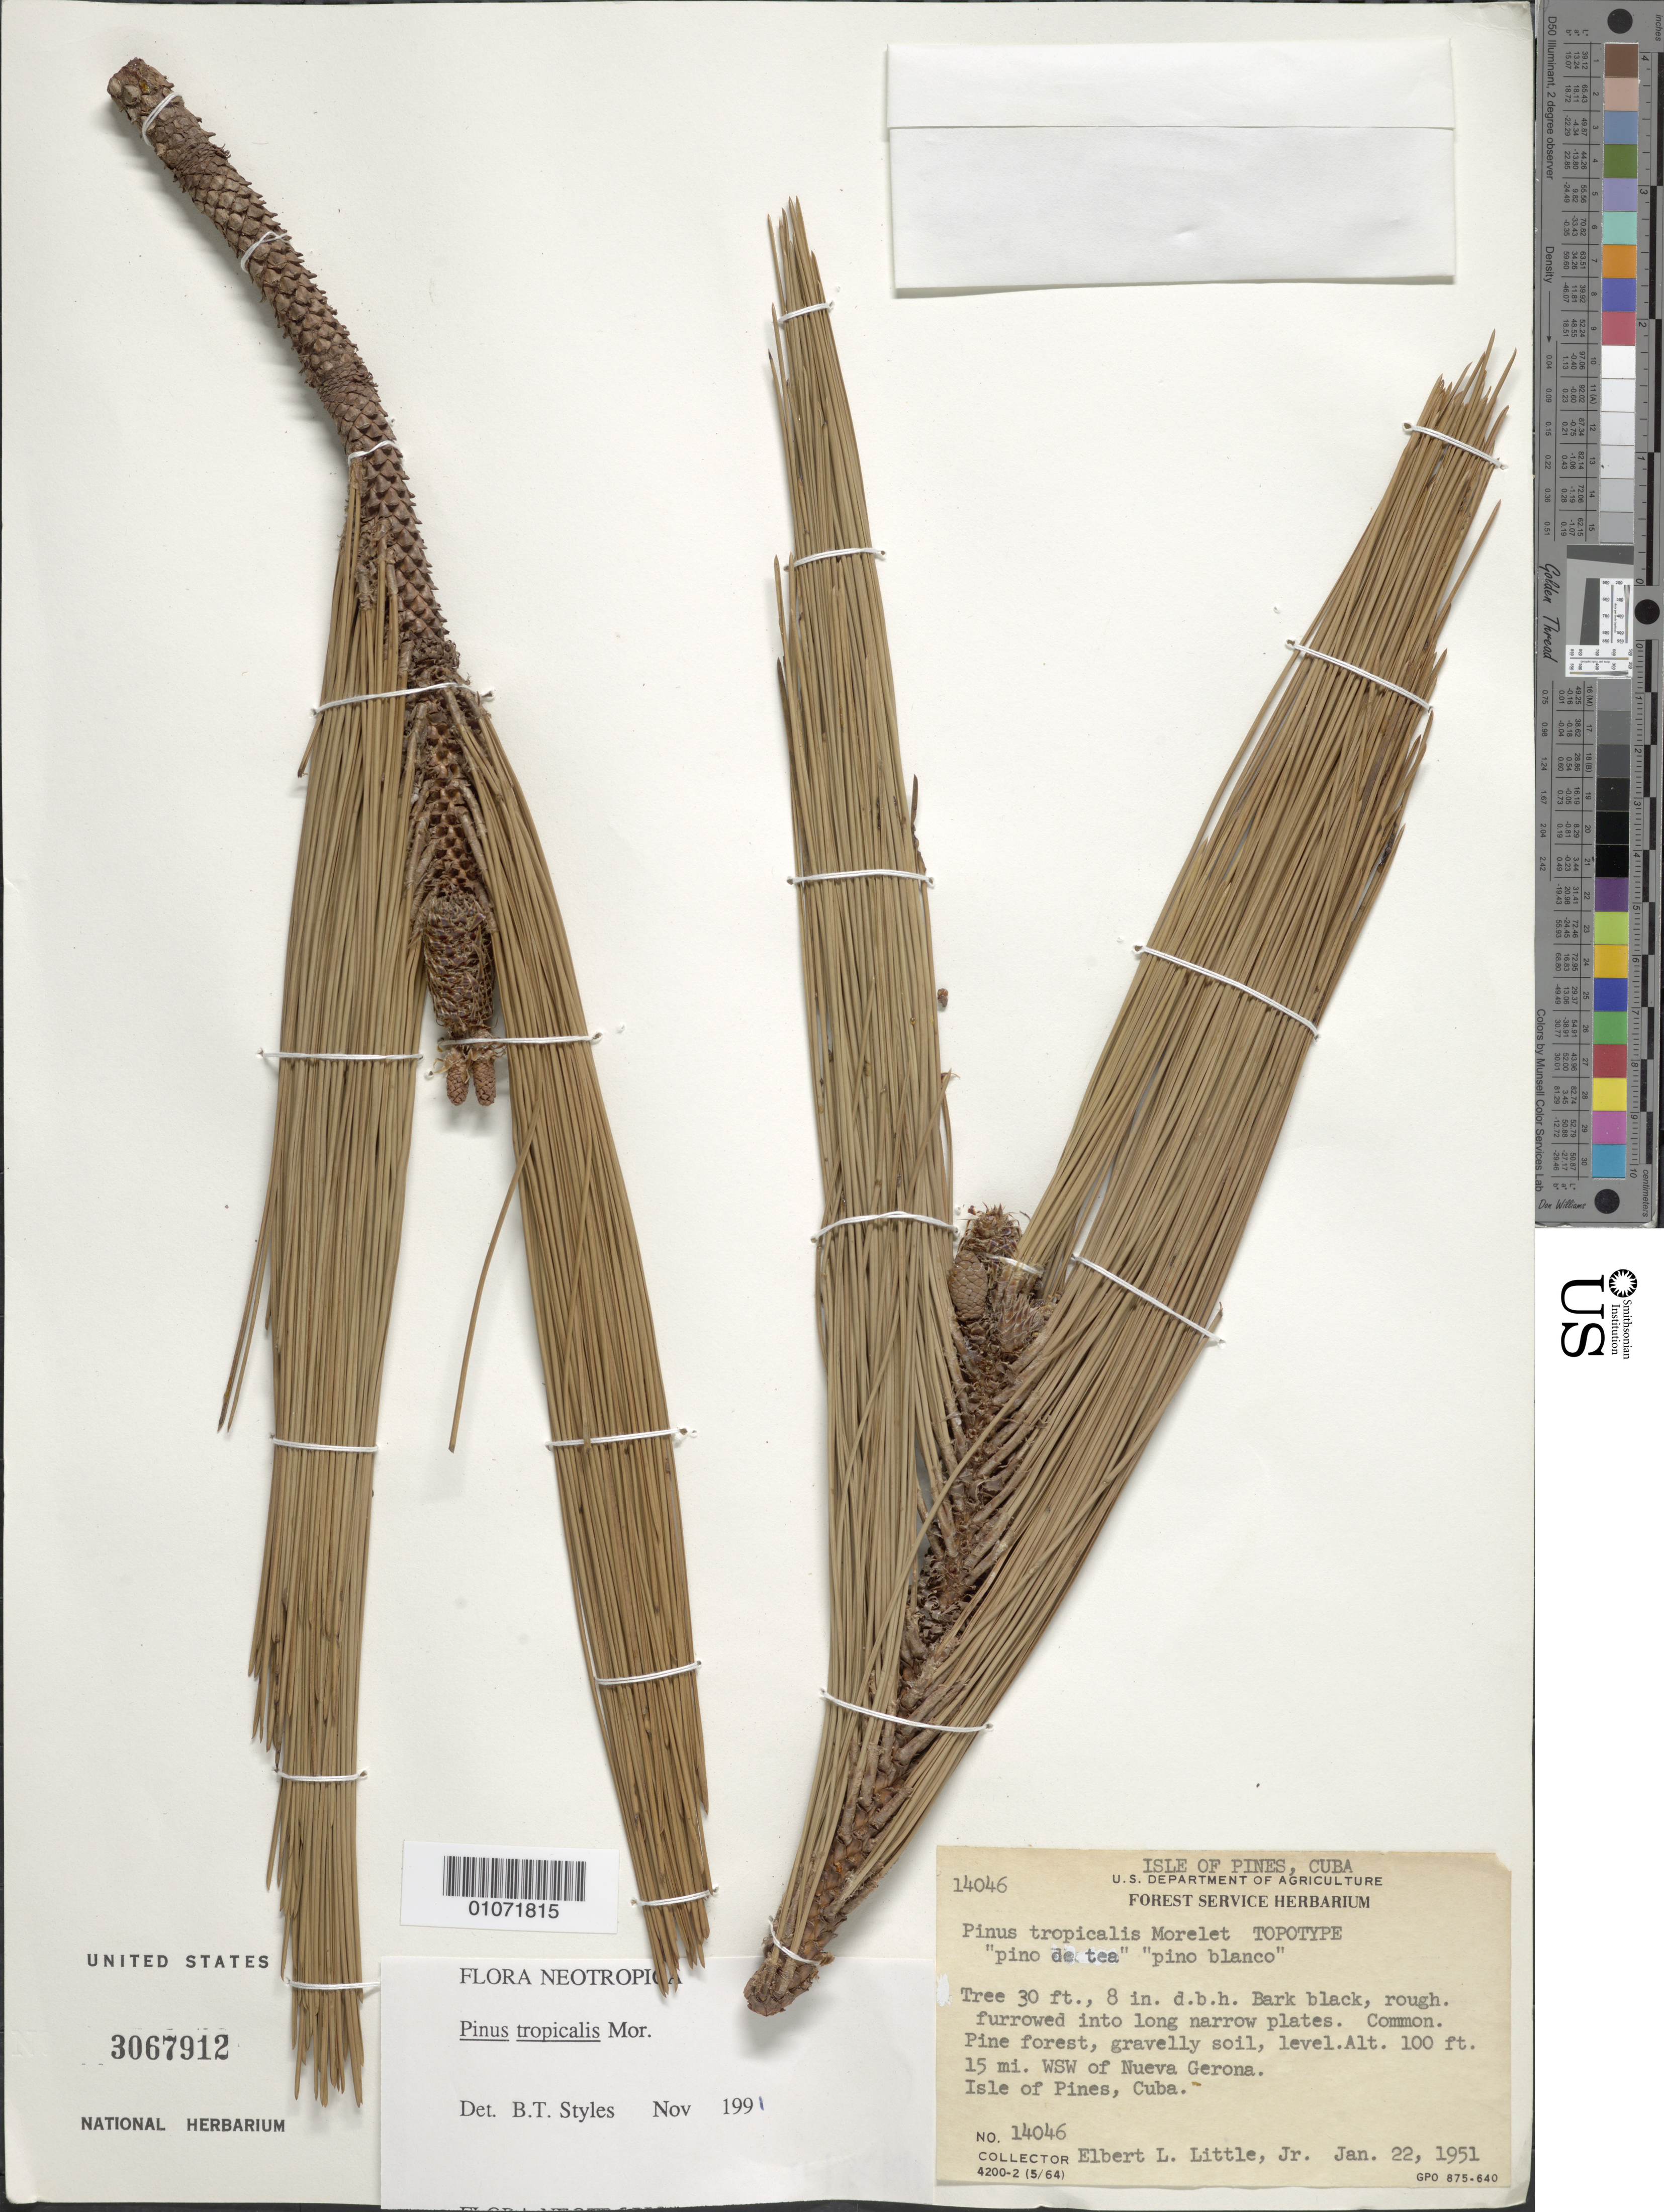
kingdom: Plantae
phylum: Tracheophyta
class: Pinopsida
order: Pinales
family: Pinaceae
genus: Pinus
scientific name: Pinus tropicalis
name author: Morelet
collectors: E. L. Little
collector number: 14046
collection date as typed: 22 Jan 1951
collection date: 1951-01-22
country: Cuba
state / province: Isla de La Juventud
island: Isla de la Juventud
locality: Pine forest, gravelly soil, level 15 mi WSW of Nueva Gerona Isle of Pines, Cuba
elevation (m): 30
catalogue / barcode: US 3067912